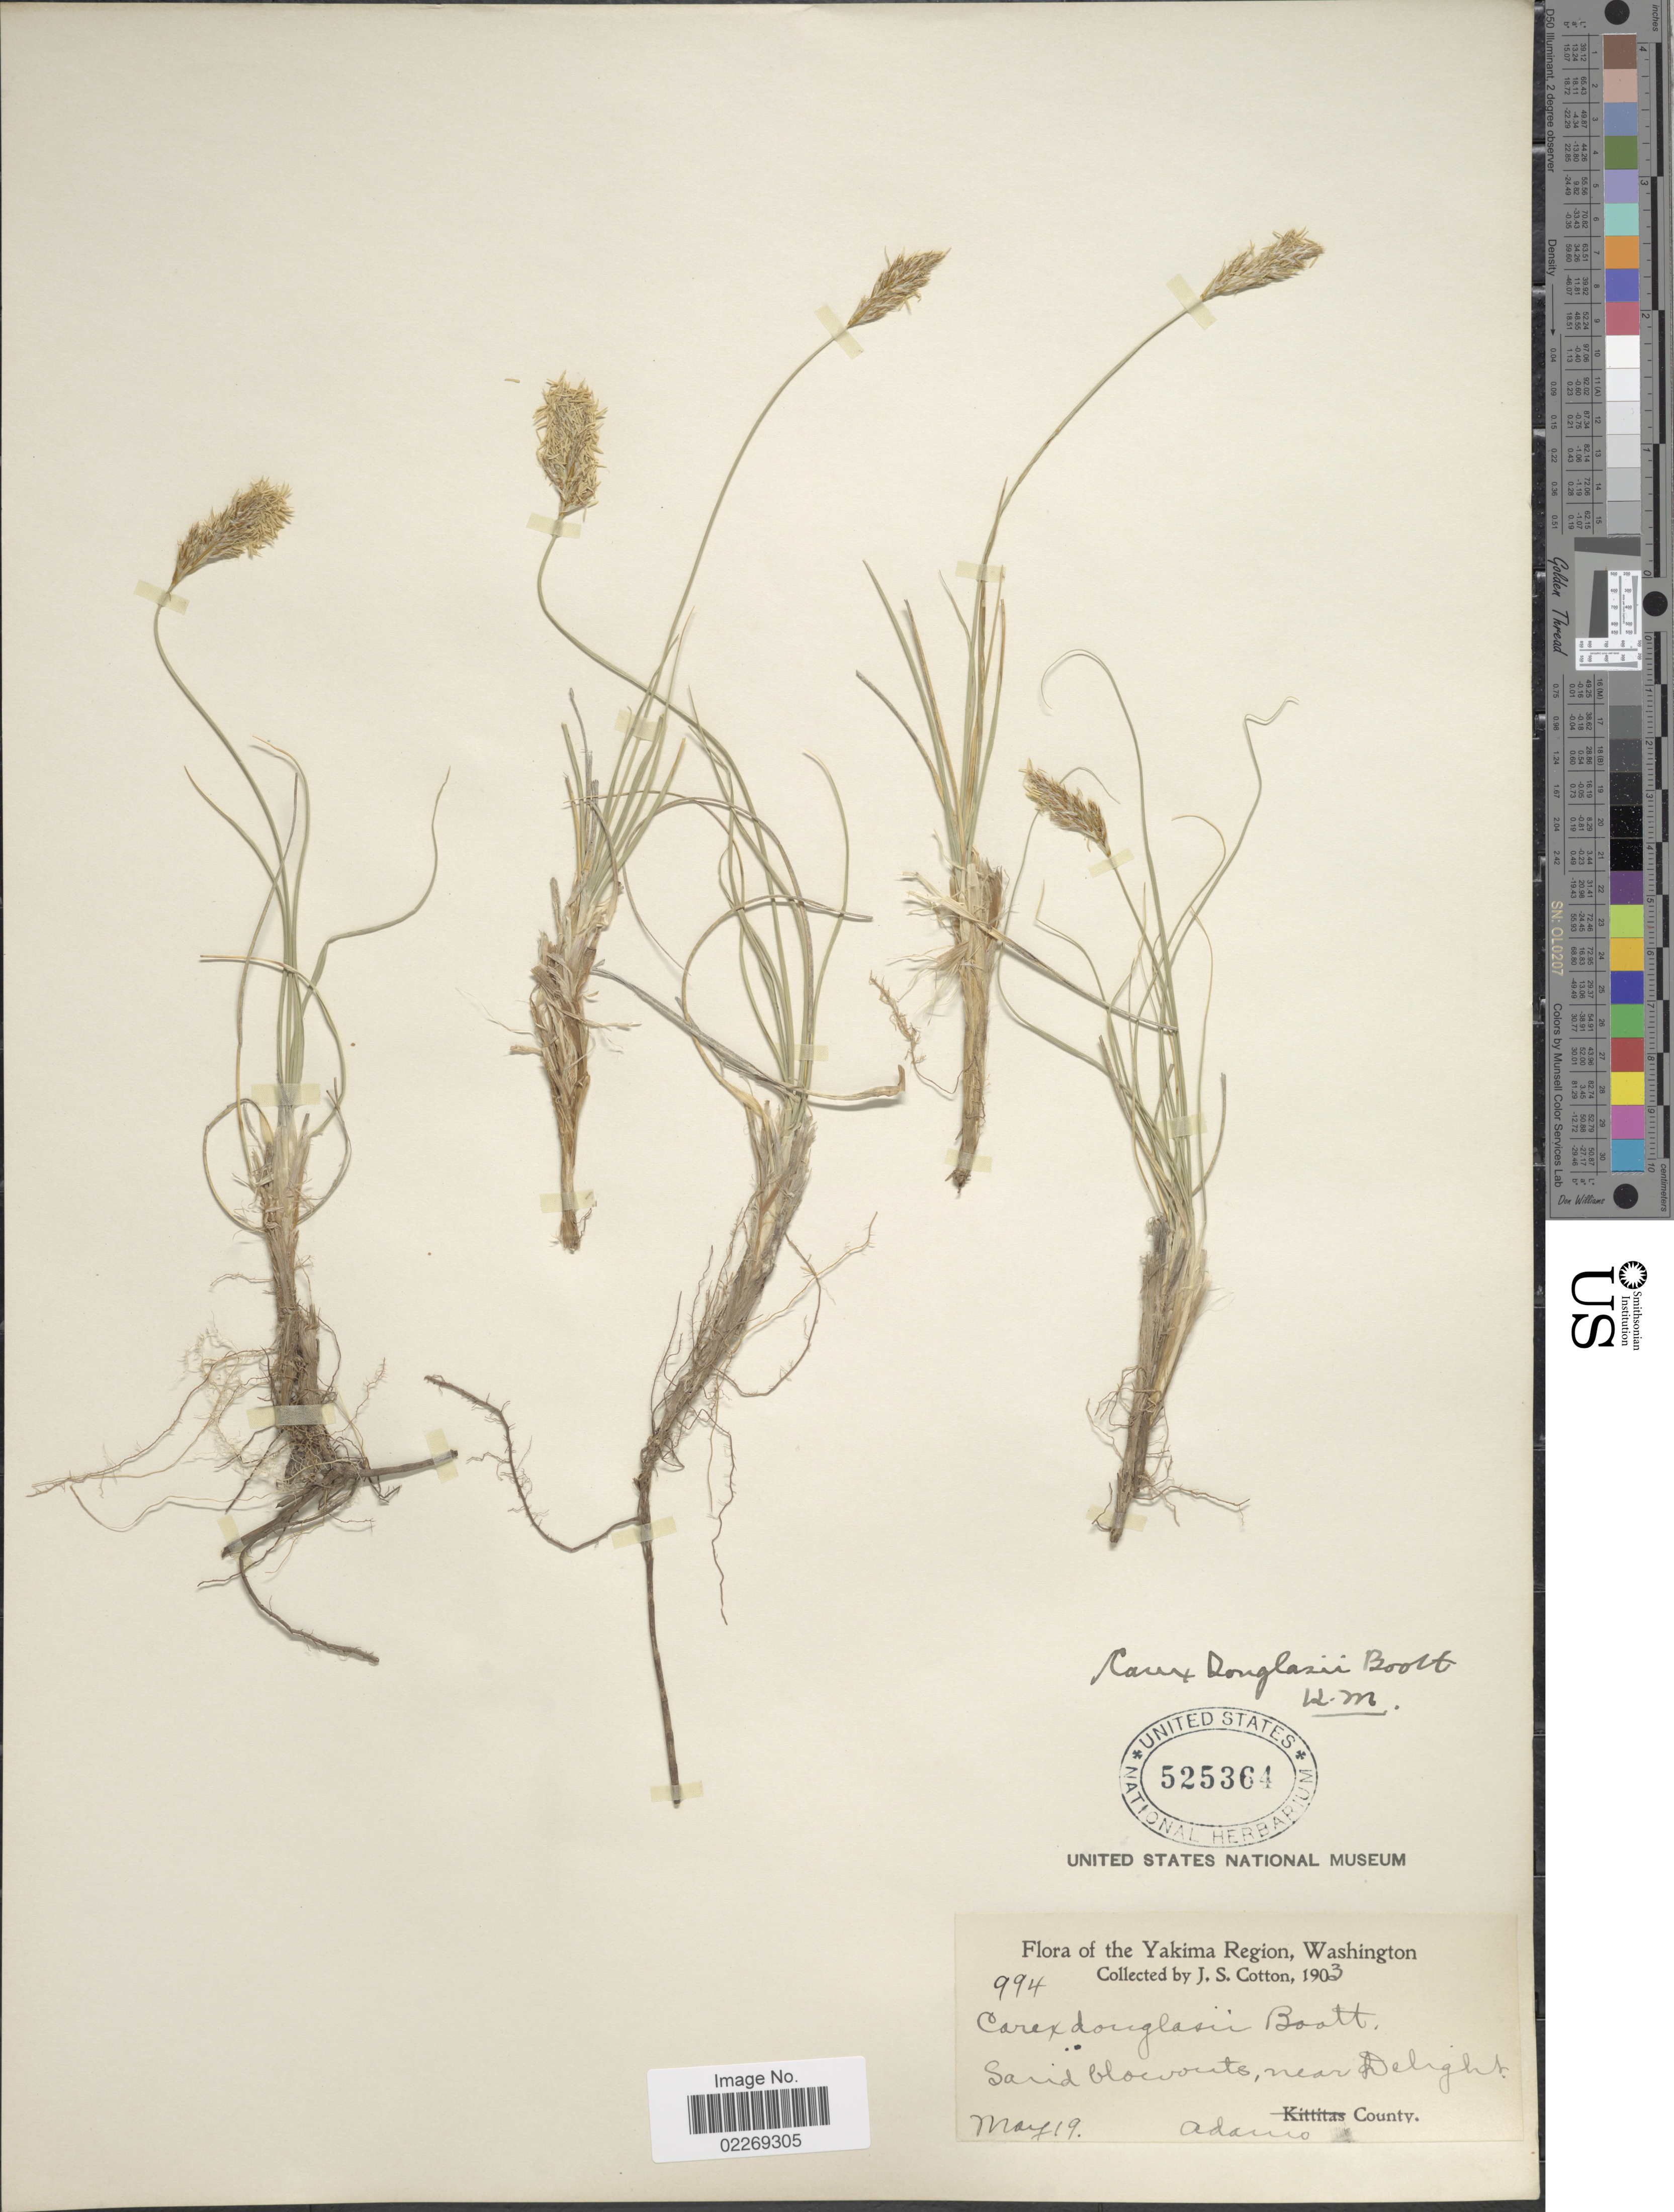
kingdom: Plantae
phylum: Tracheophyta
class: Liliopsida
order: Poales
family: Cyperaceae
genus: Carex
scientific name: Carex douglasii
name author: Boott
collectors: J. S. Cotton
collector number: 994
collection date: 1903-05-19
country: United States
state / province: Washington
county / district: Adams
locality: Yakima Region. Sand blowouts, near Delight. Adams County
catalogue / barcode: US 525364